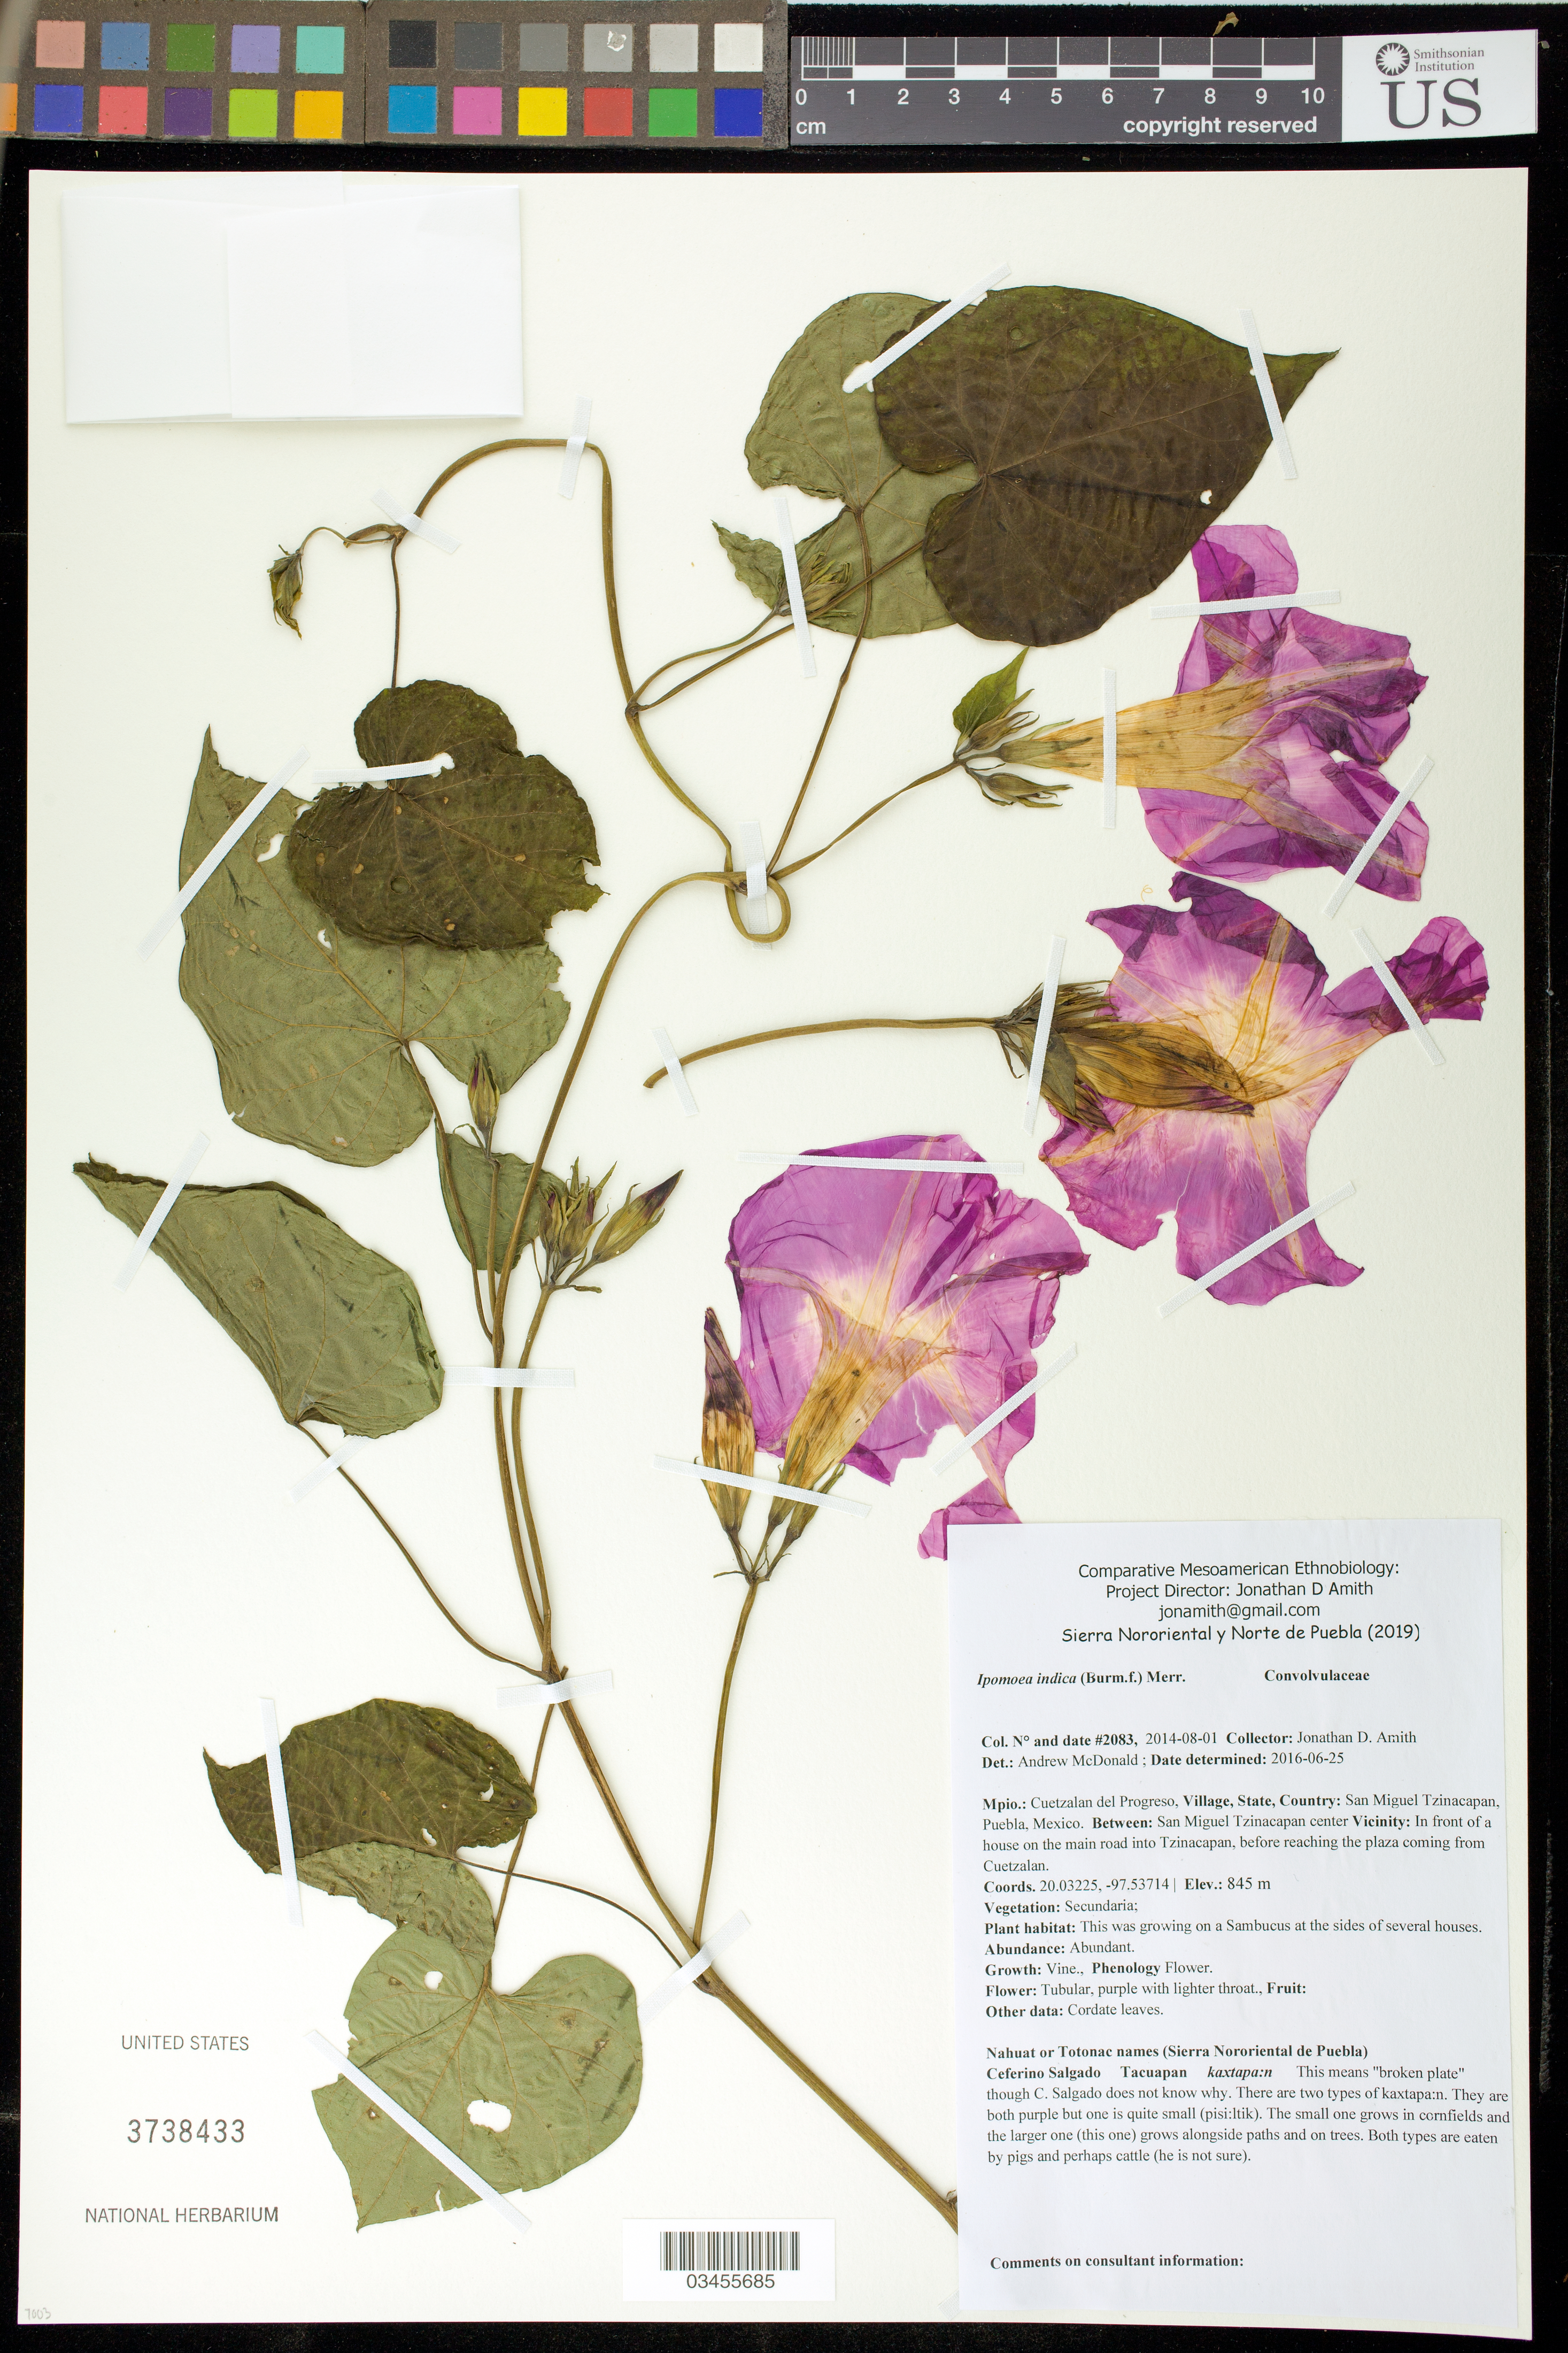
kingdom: Plantae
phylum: Tracheophyta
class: Magnoliopsida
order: Solanales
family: Convolvulaceae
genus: Ipomoea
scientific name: Ipomoea indica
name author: (Burm.) Merr.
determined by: McDonald, A.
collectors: J. D. Amith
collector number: JDA_02083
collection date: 2014-08-01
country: México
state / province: Puebla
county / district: Cuetzalan del Progreso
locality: PUEBLO: San Miguel Tzinacapan; LOCALIDAD EXACTA: In front of a house on the main road into Tzinacapan, before reaching the plaza coming from Cuetzalan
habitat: This was growing on a Sambucus at the sides of several houses.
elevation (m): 845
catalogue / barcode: US 3738433